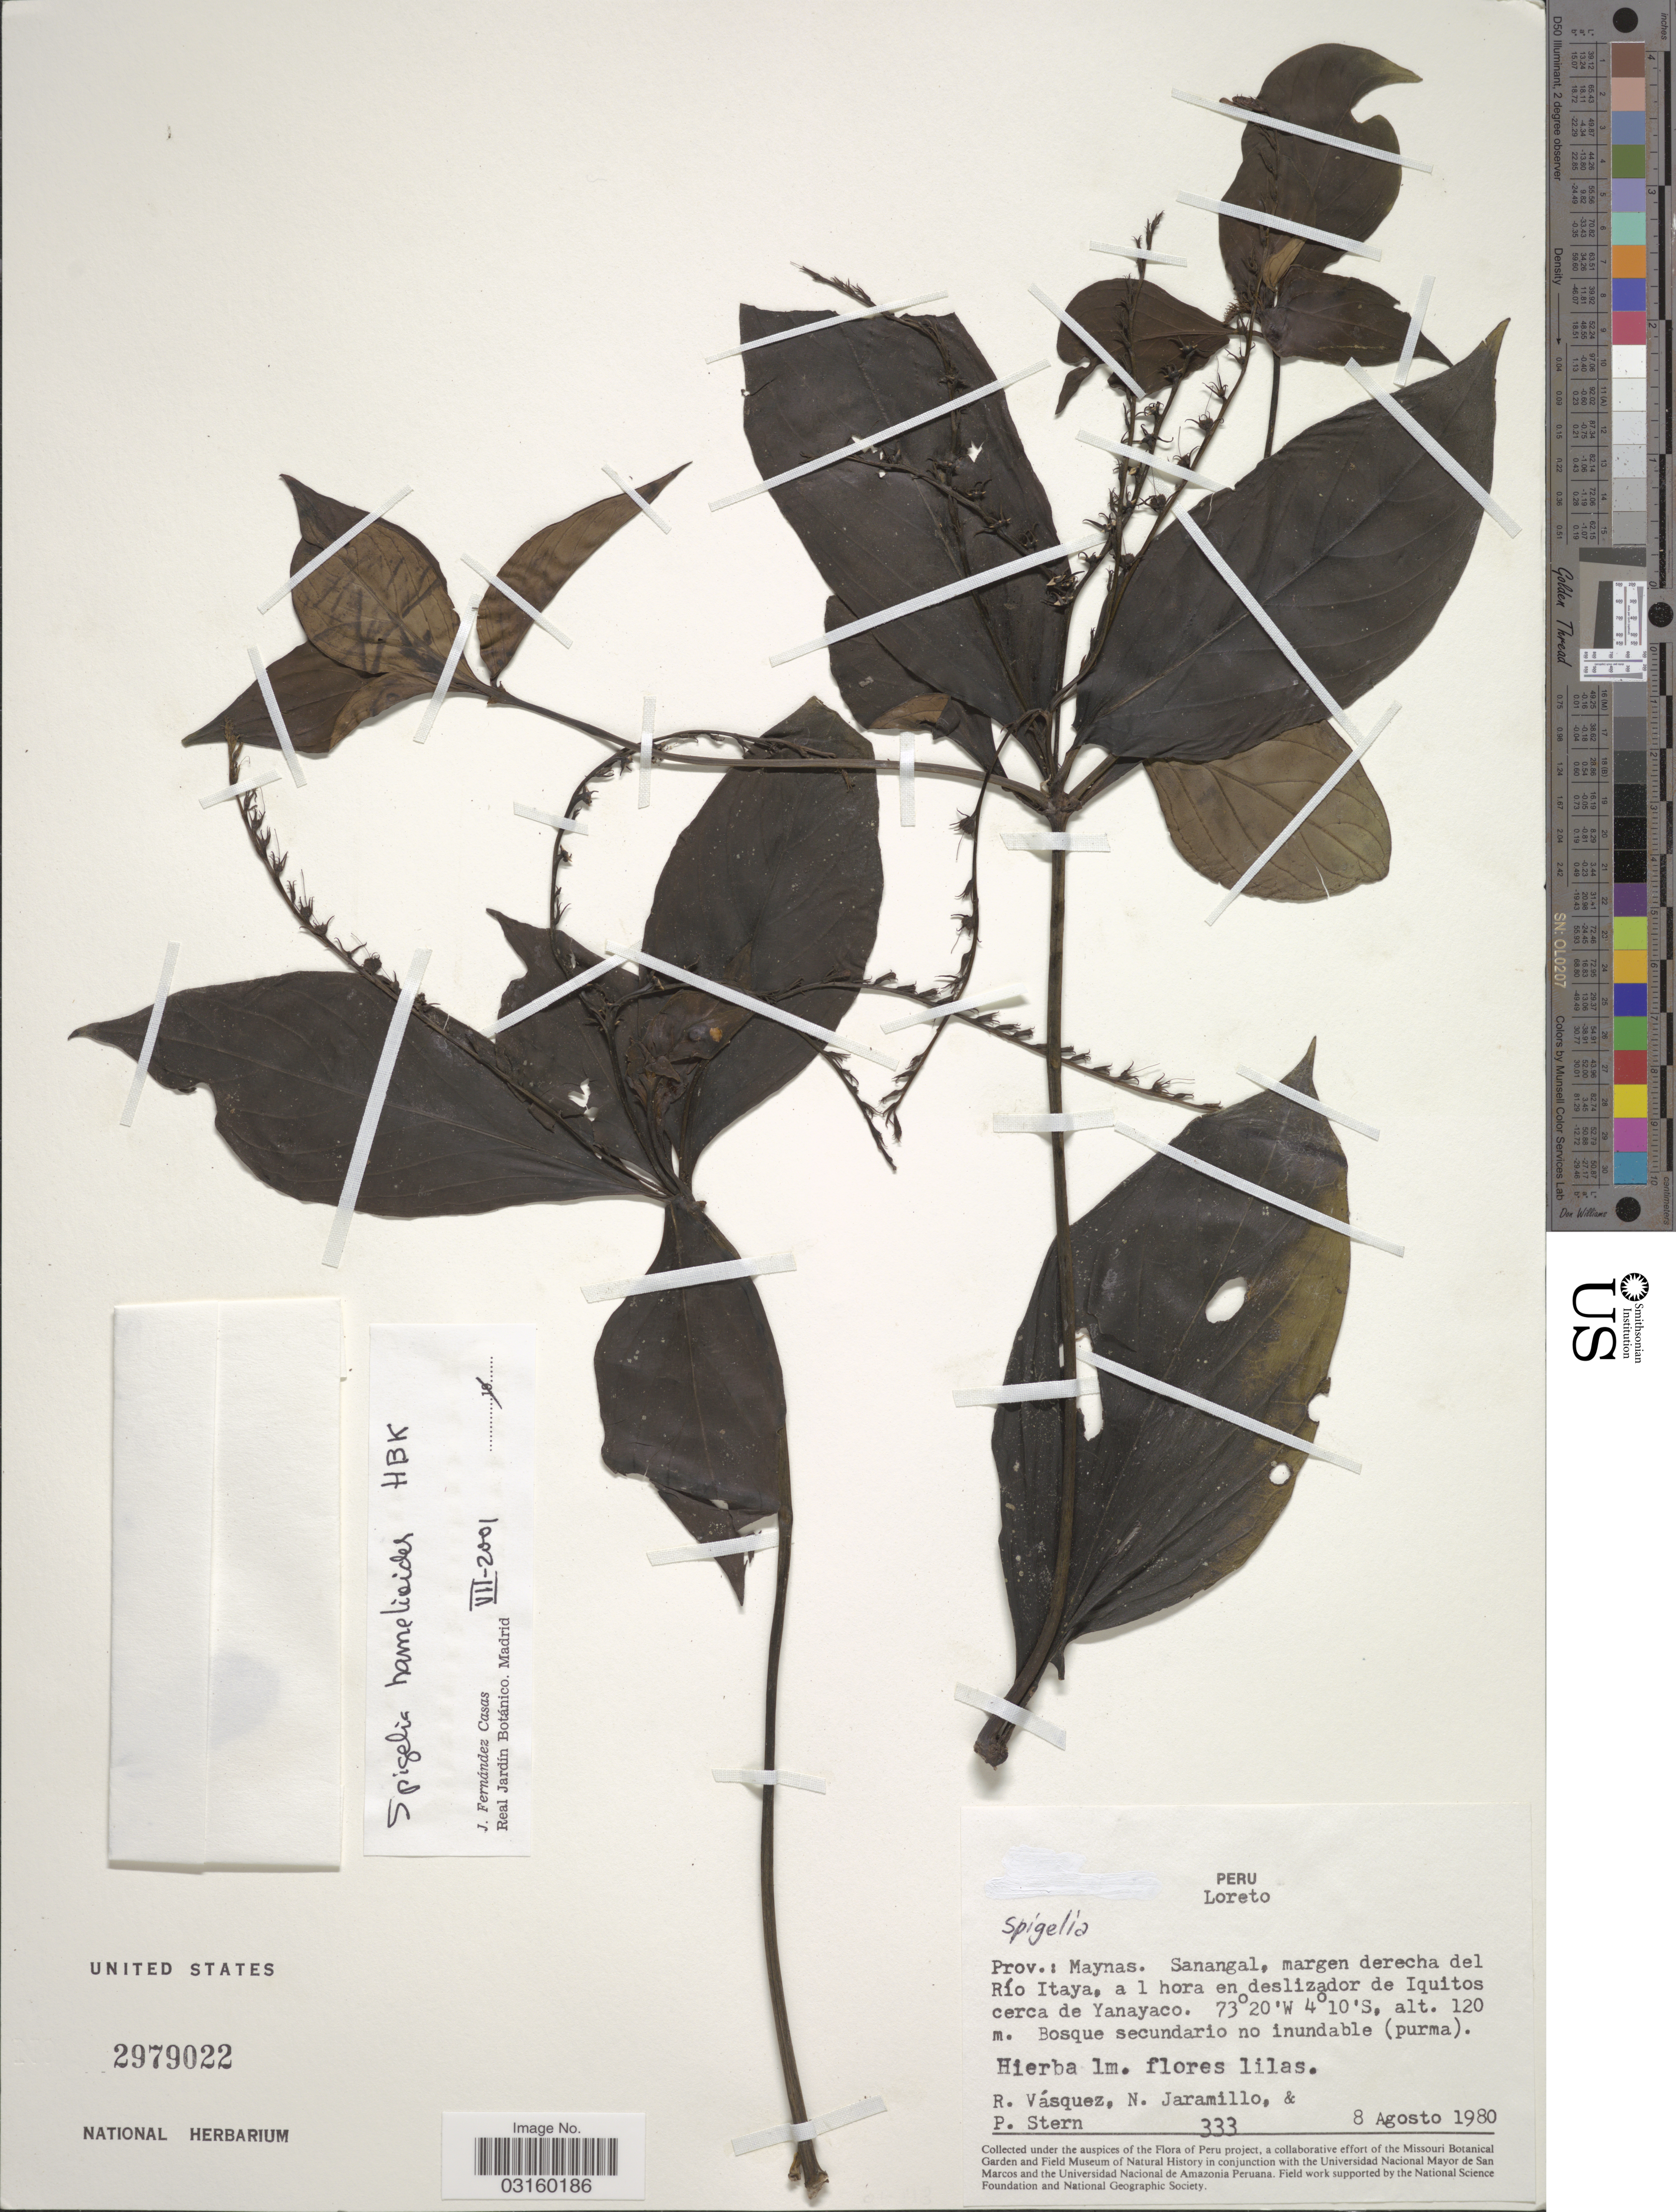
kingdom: Plantae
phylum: Tracheophyta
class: Magnoliopsida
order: Gentianales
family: Loganiaceae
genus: Spigelia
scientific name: Spigelia hamelioides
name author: Kunth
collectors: R. Vásquez, N. Jaramillo & P. Stern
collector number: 333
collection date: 1980-08-08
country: Peru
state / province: Loreto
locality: Prov.: Maynas. Sanangal, margen derecha del Río Itaya, a 1 hora en deslizador de Iquitos cerca de Yanayaco.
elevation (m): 120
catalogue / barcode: US 2979022